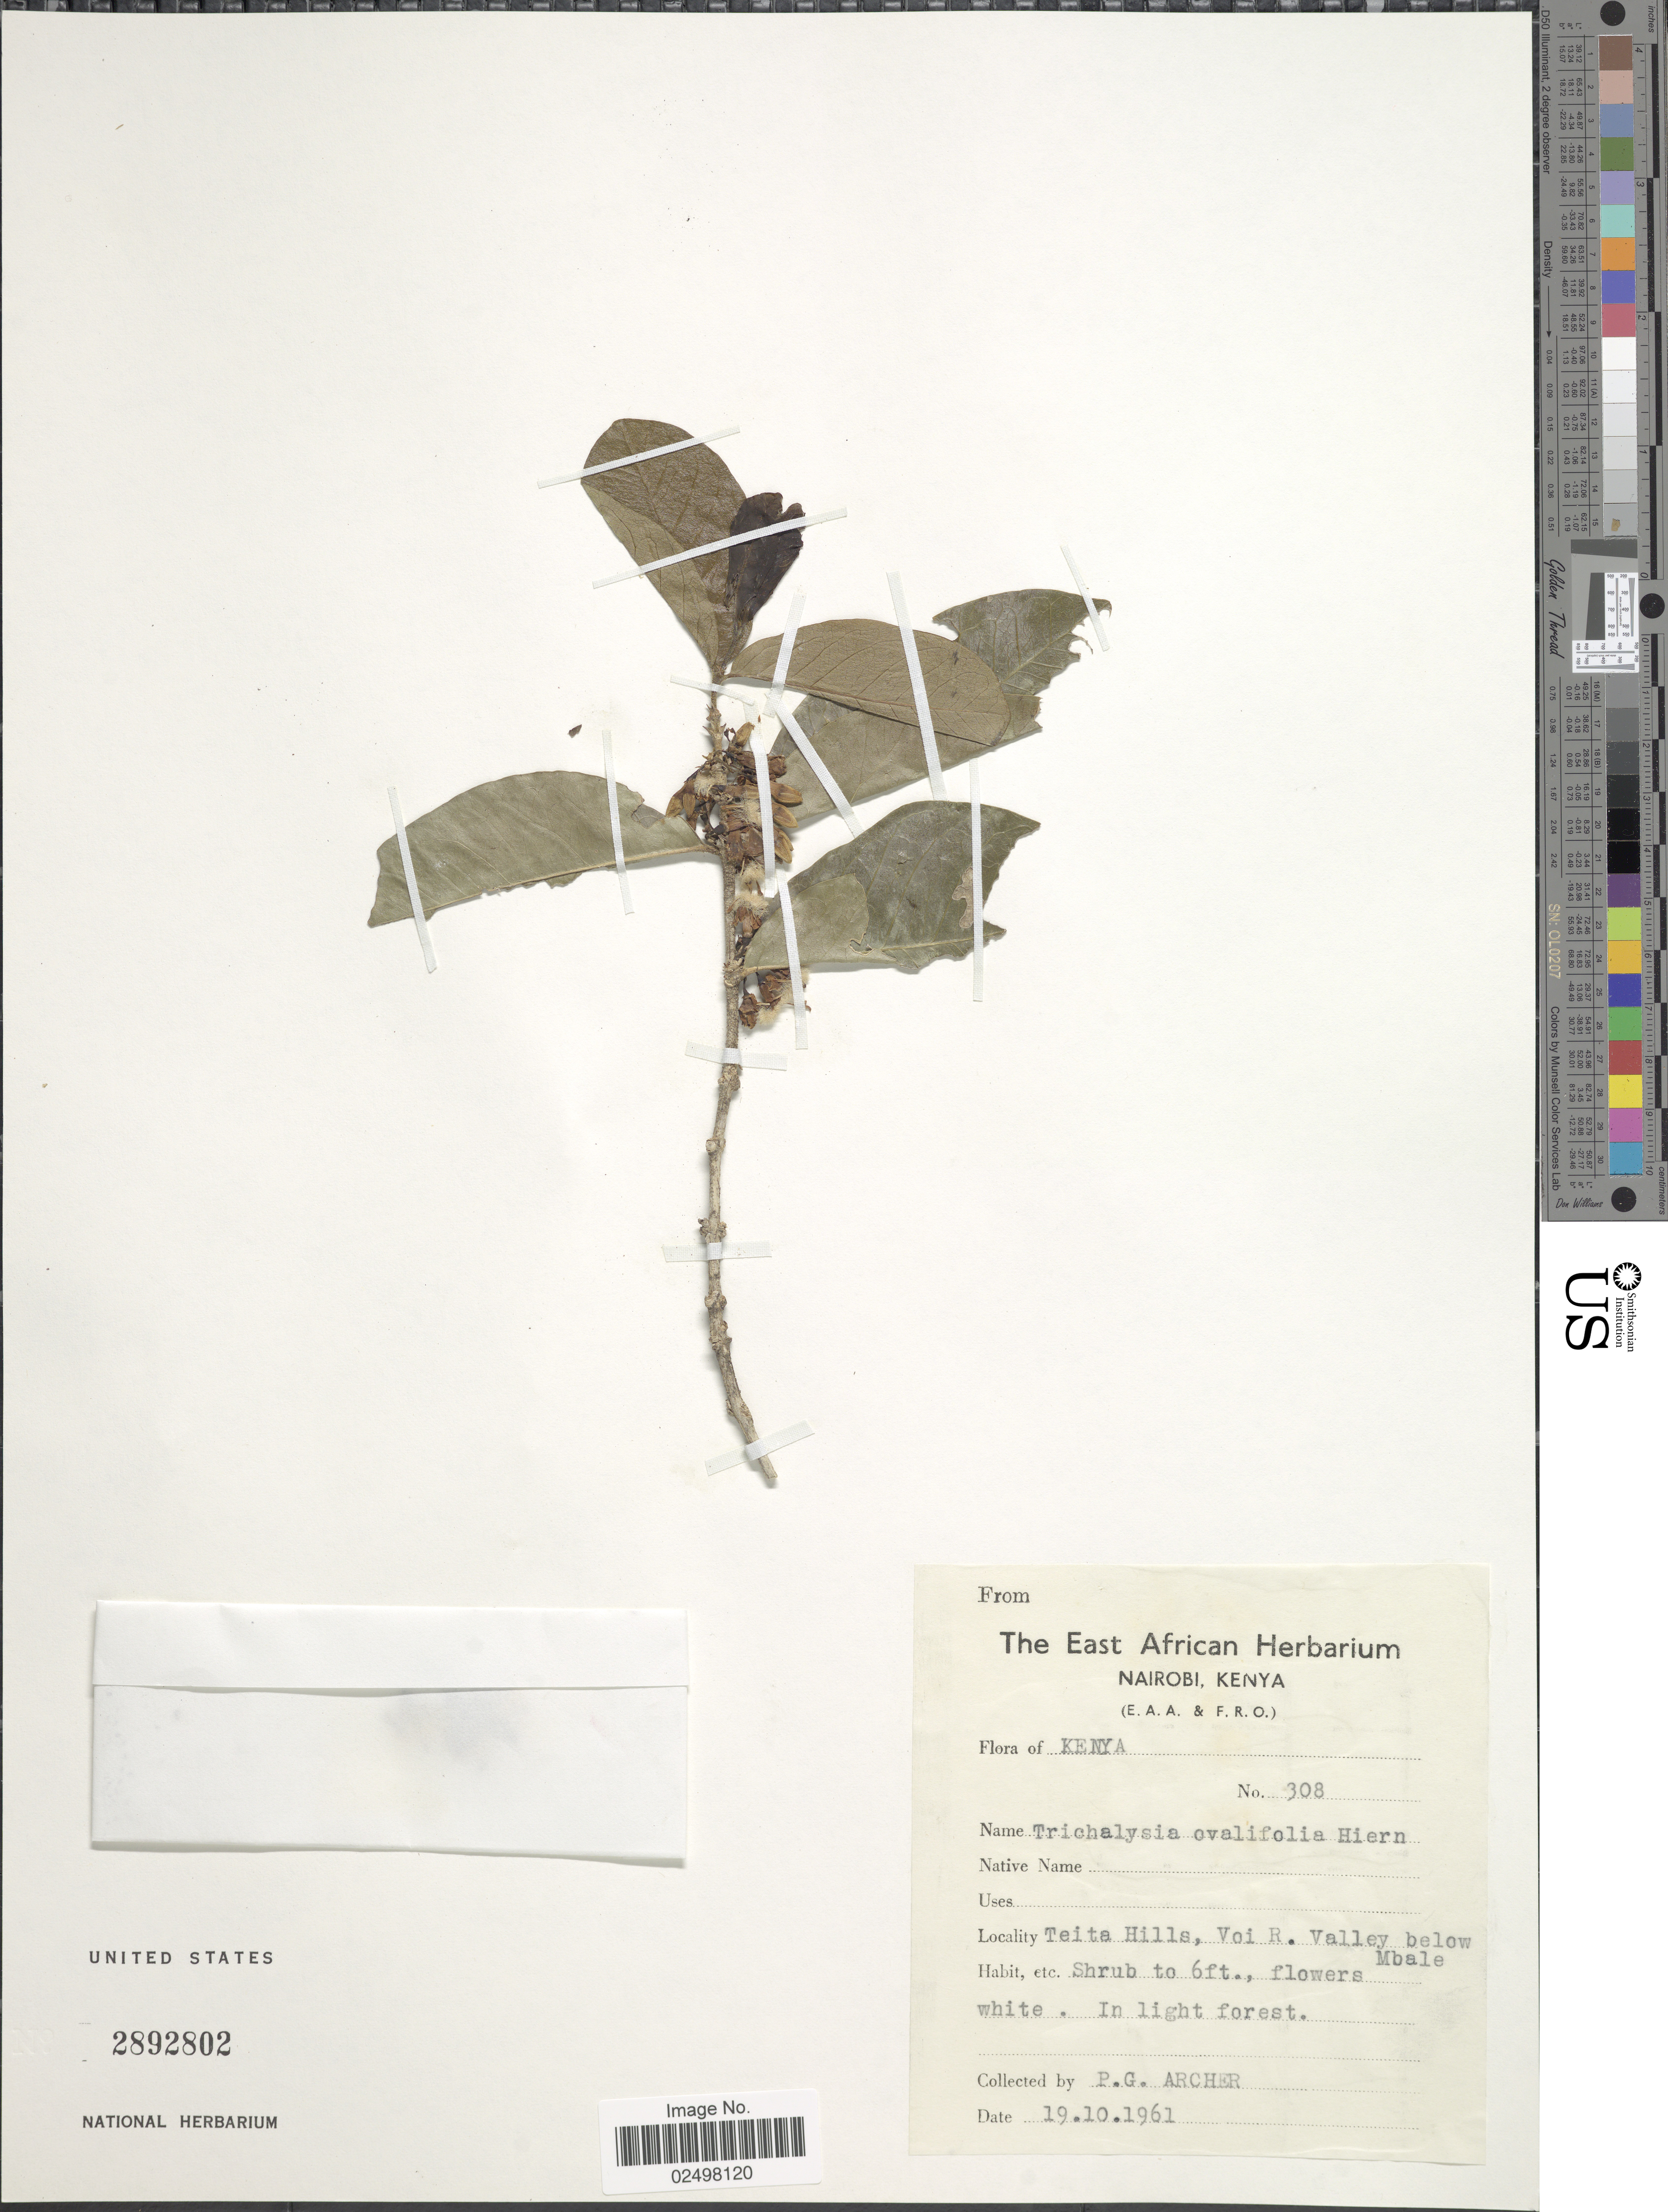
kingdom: Plantae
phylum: Tracheophyta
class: Magnoliopsida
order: Gentianales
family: Rubiaceae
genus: Tricalysia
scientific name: Tricalysia ovalifolia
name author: Hiern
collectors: P. G. Archer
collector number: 308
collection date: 1961-10-19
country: Kenya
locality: Teita Hills, Voi R. Valley below Mbale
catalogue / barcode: US 2892802